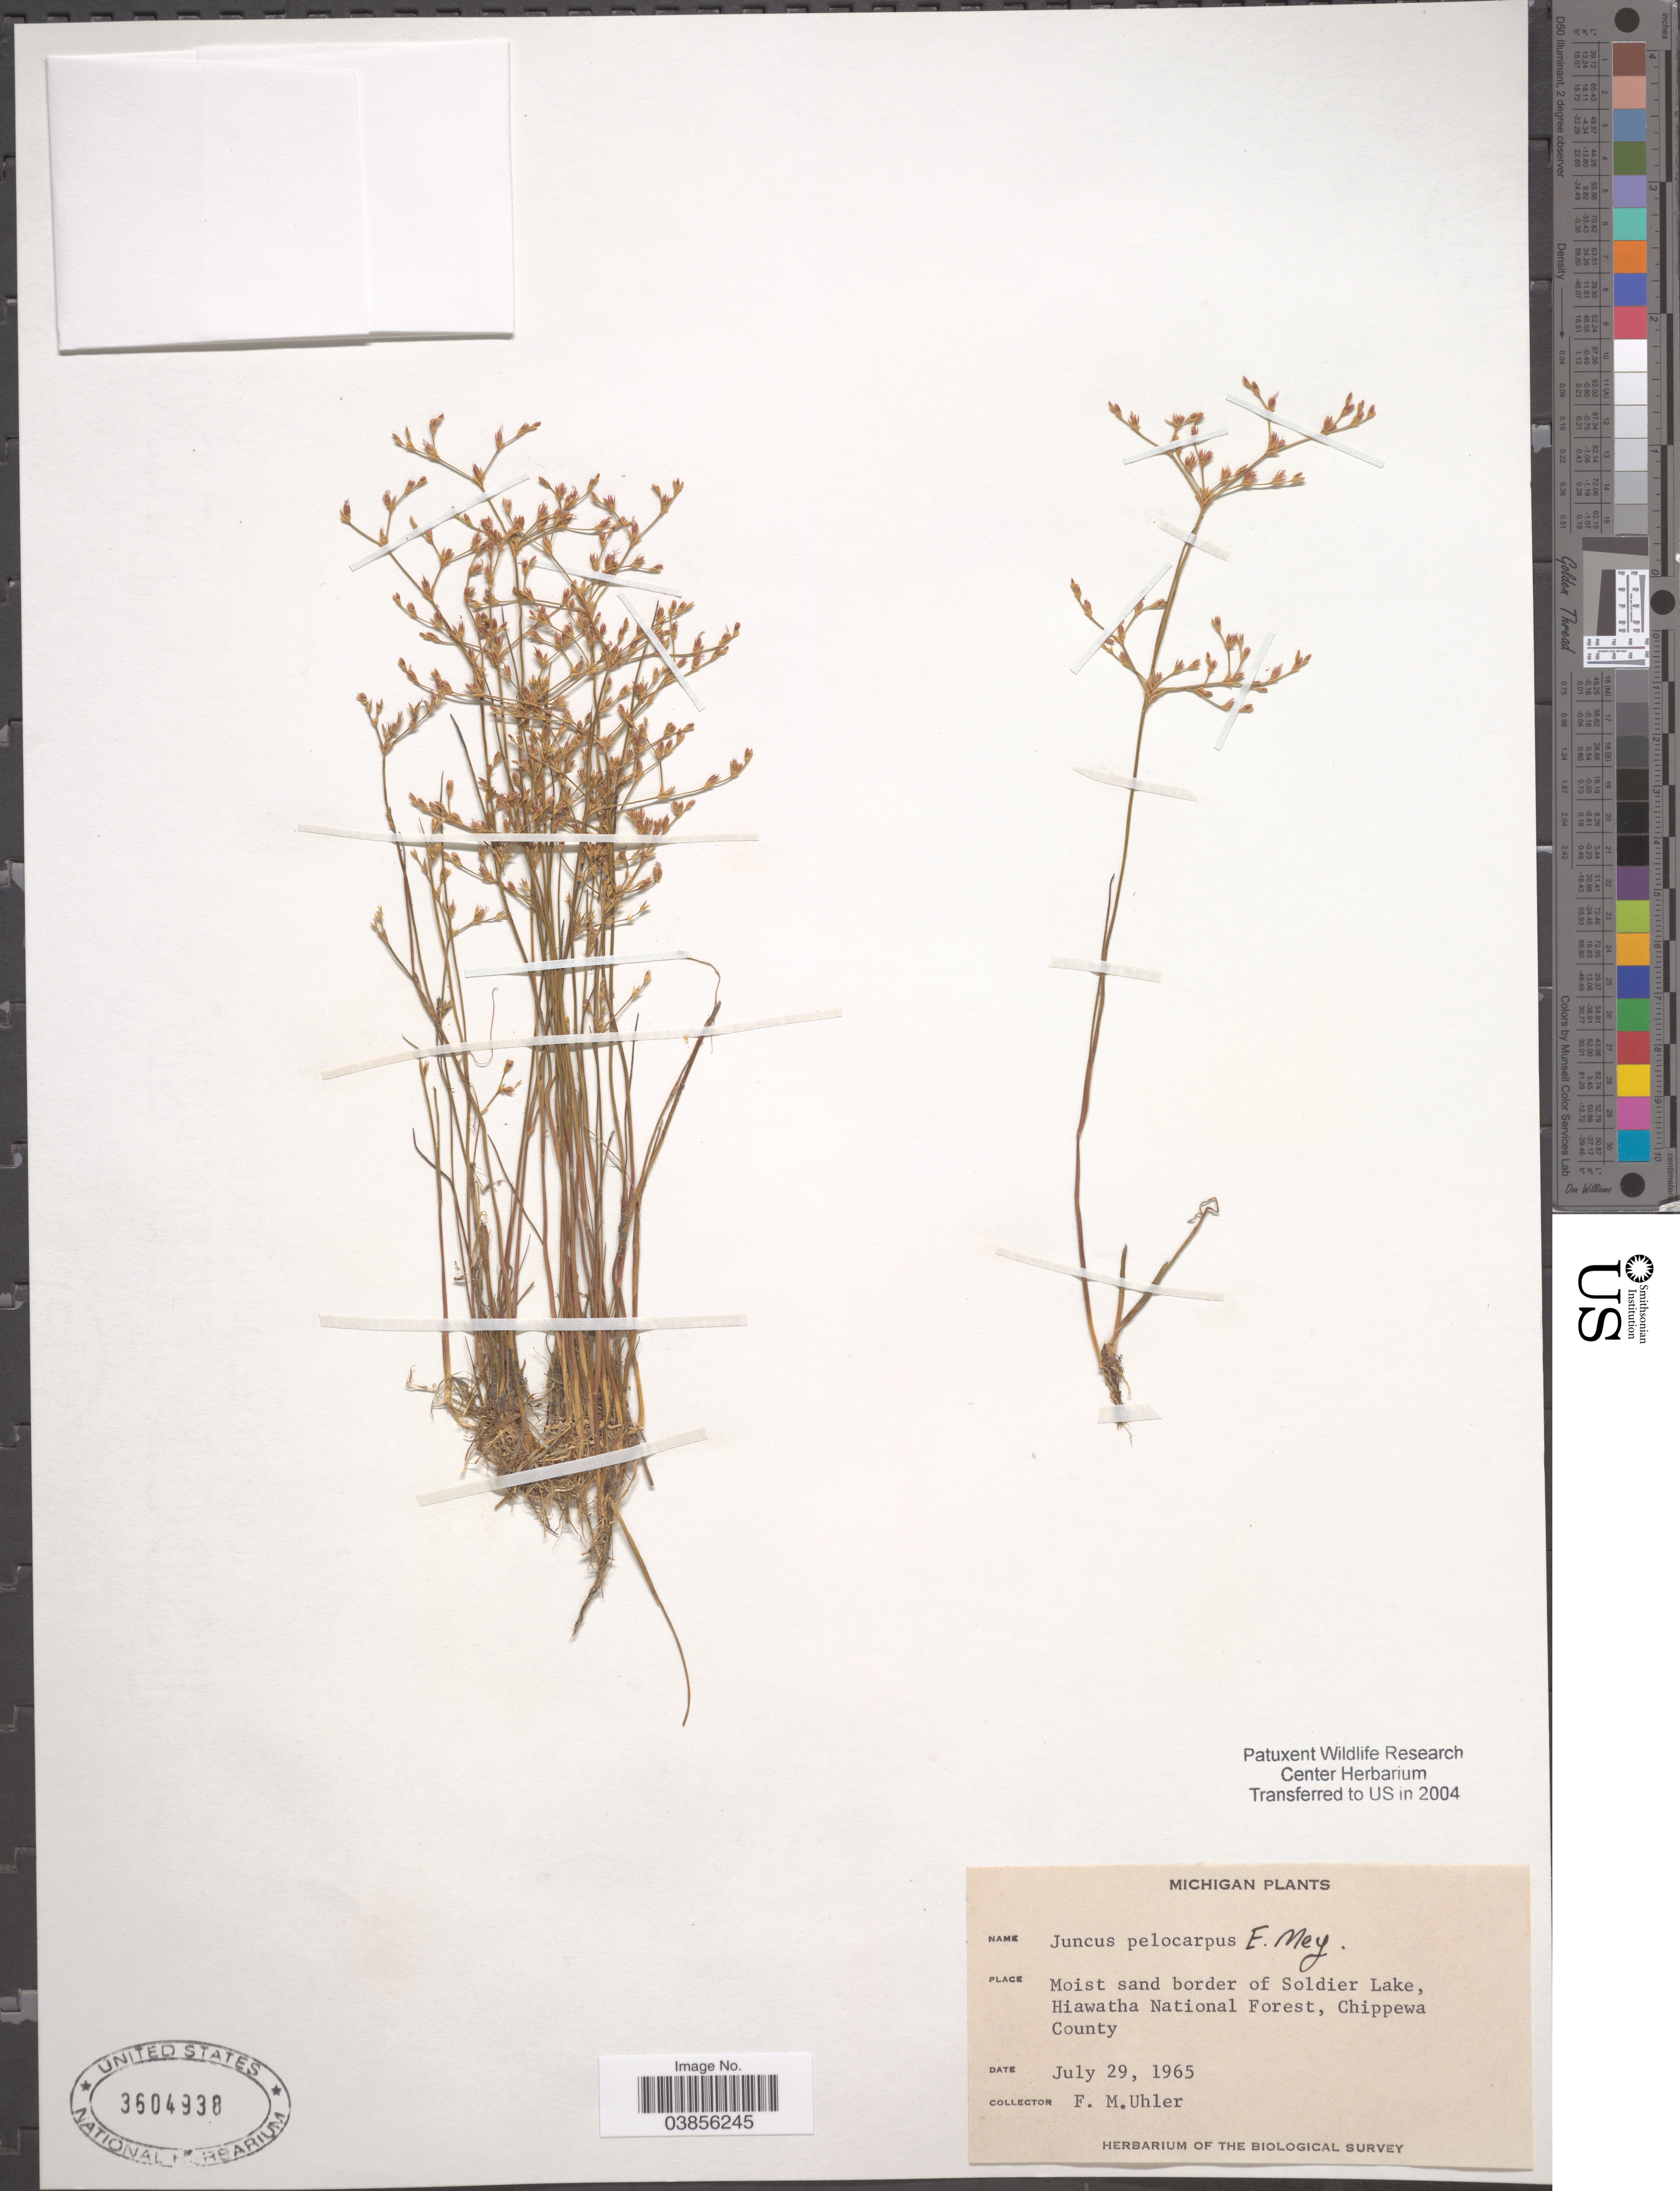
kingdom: Plantae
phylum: Tracheophyta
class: Liliopsida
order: Poales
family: Juncaceae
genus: Juncus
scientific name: Juncus pelocarpus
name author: E. Mey.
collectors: F. M. Uhler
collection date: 1965-07-29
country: United States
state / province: Michigan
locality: Moist sand border of Soldier Lake, Hiawatha National Forest, Chippewa County.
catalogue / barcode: US 3604938